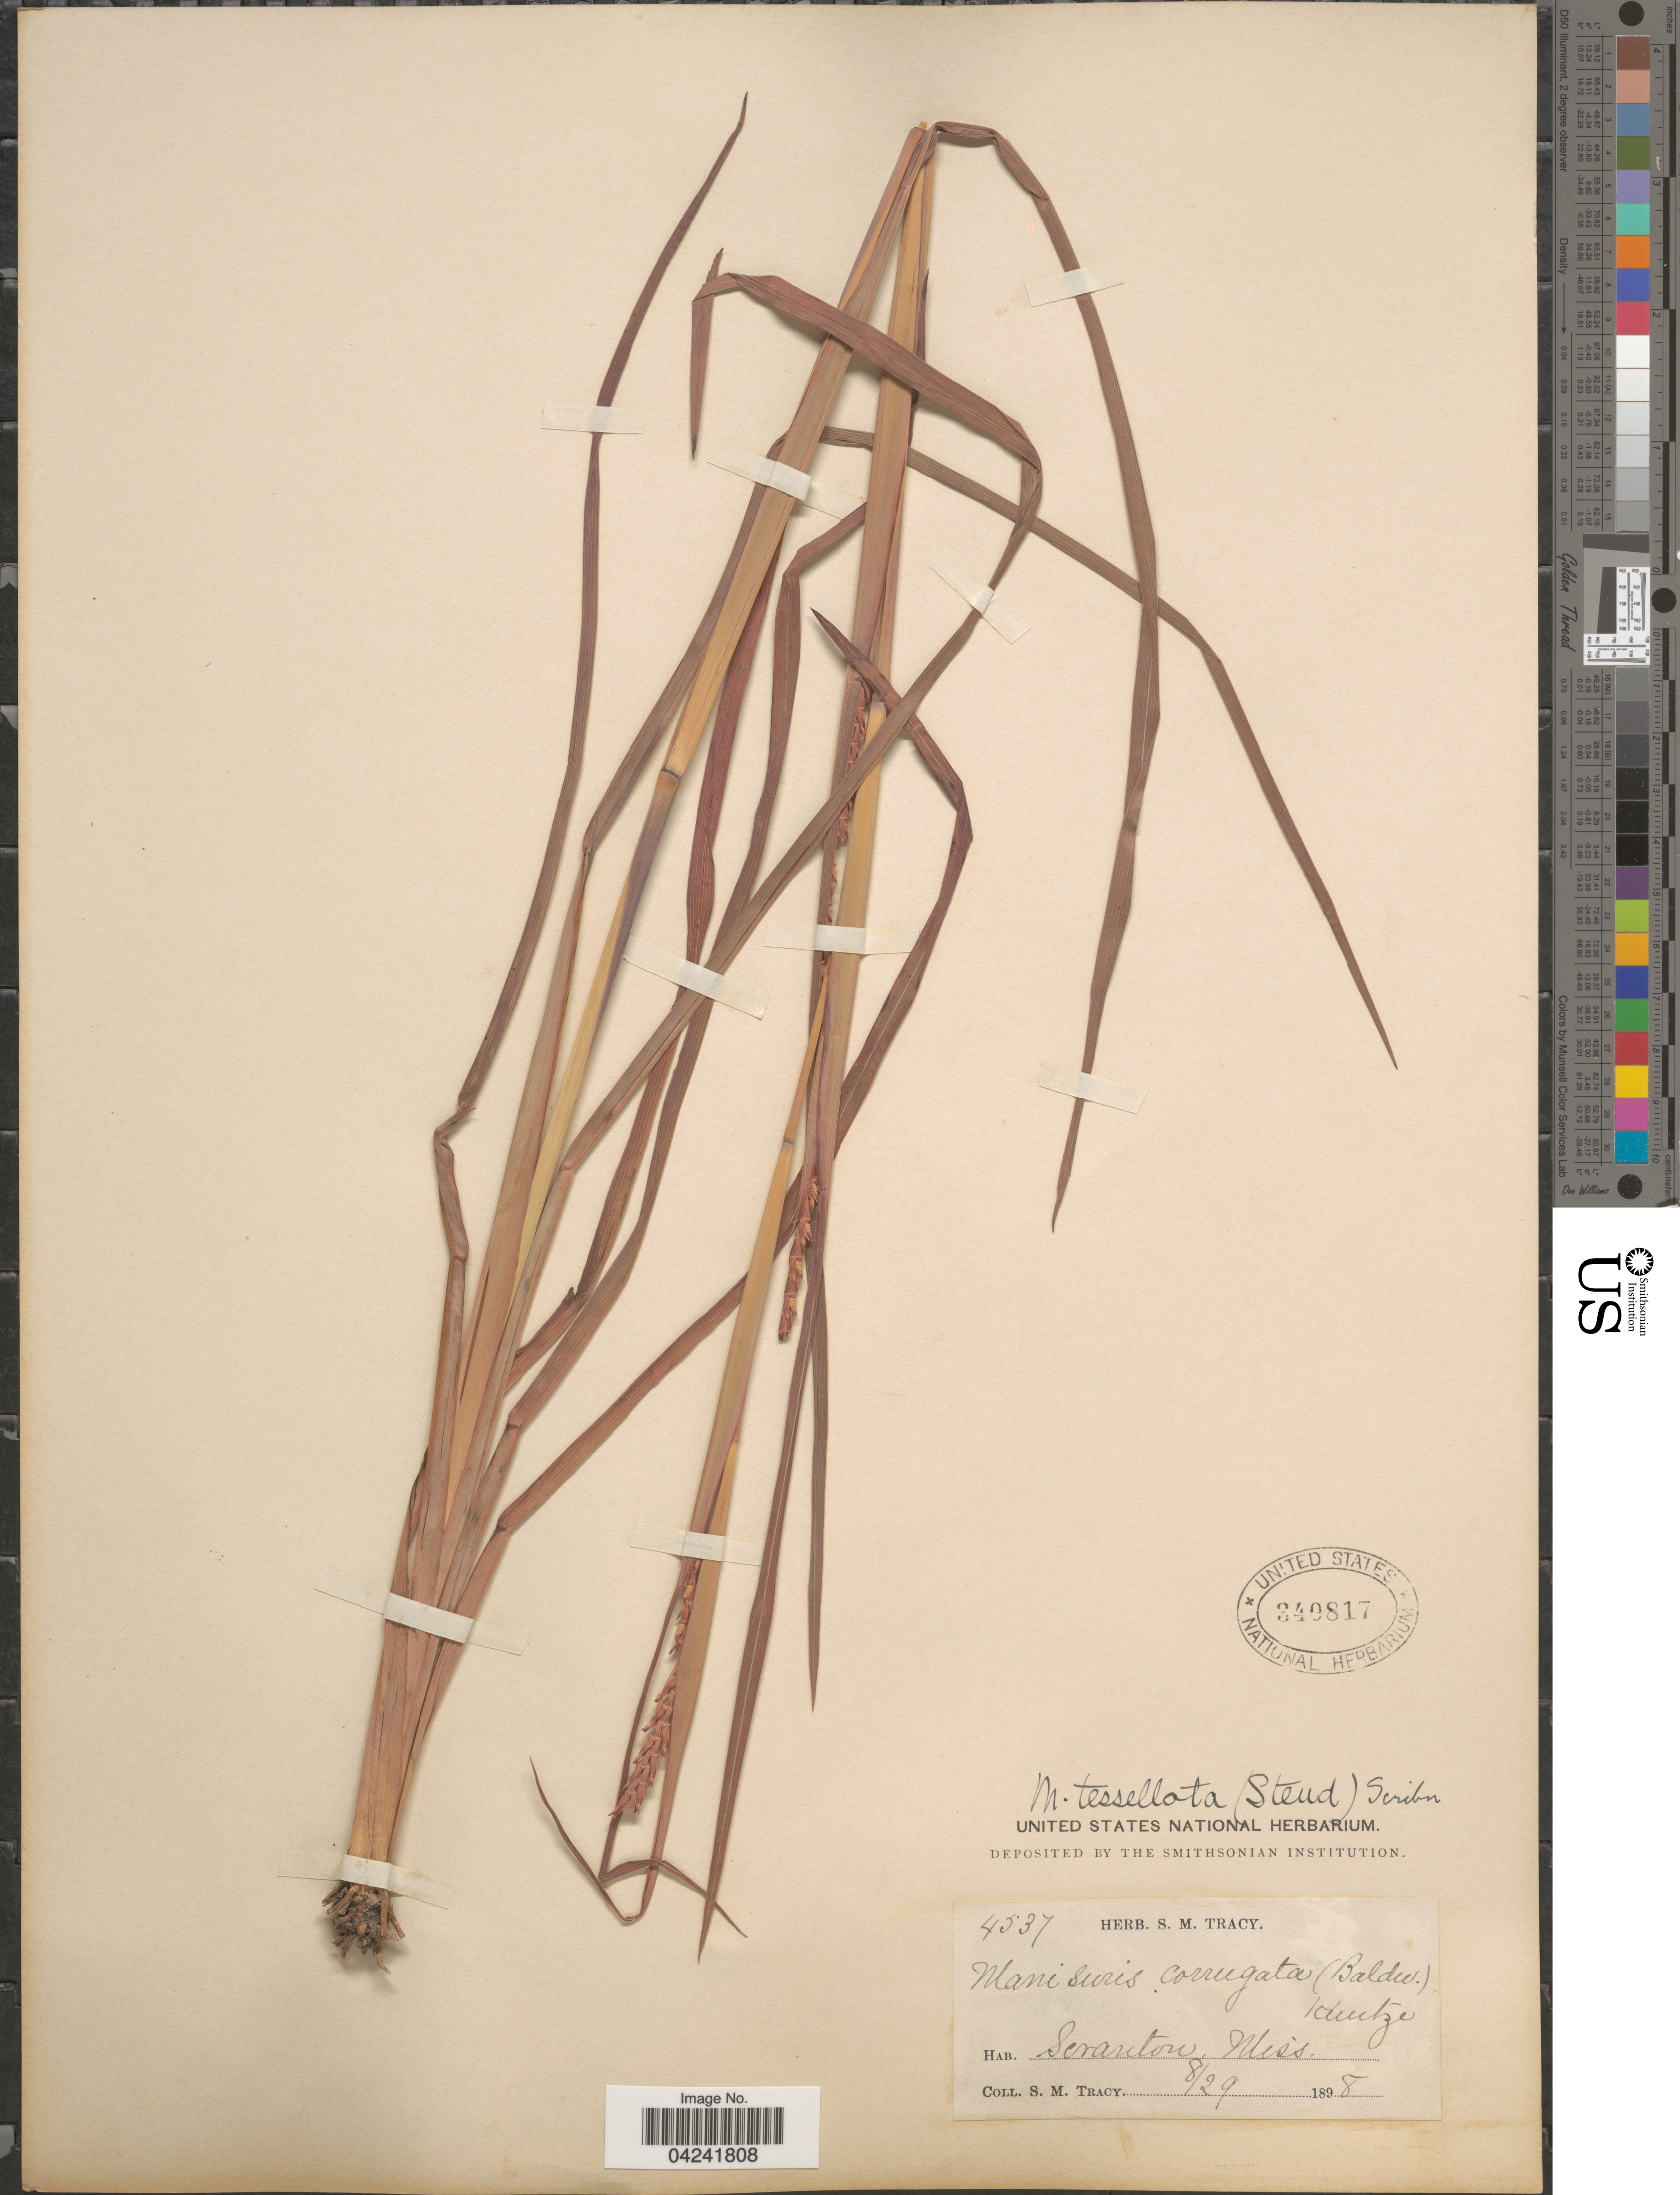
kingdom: Plantae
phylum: Tracheophyta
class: Liliopsida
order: Poales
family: Poaceae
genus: Mnesithea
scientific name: Mnesithea tessellata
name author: (Steud.) de Koning & Sosef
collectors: S. M. Tracy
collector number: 4537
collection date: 1898-08-29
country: United States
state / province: Mississippi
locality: Scranton.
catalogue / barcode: US 340817